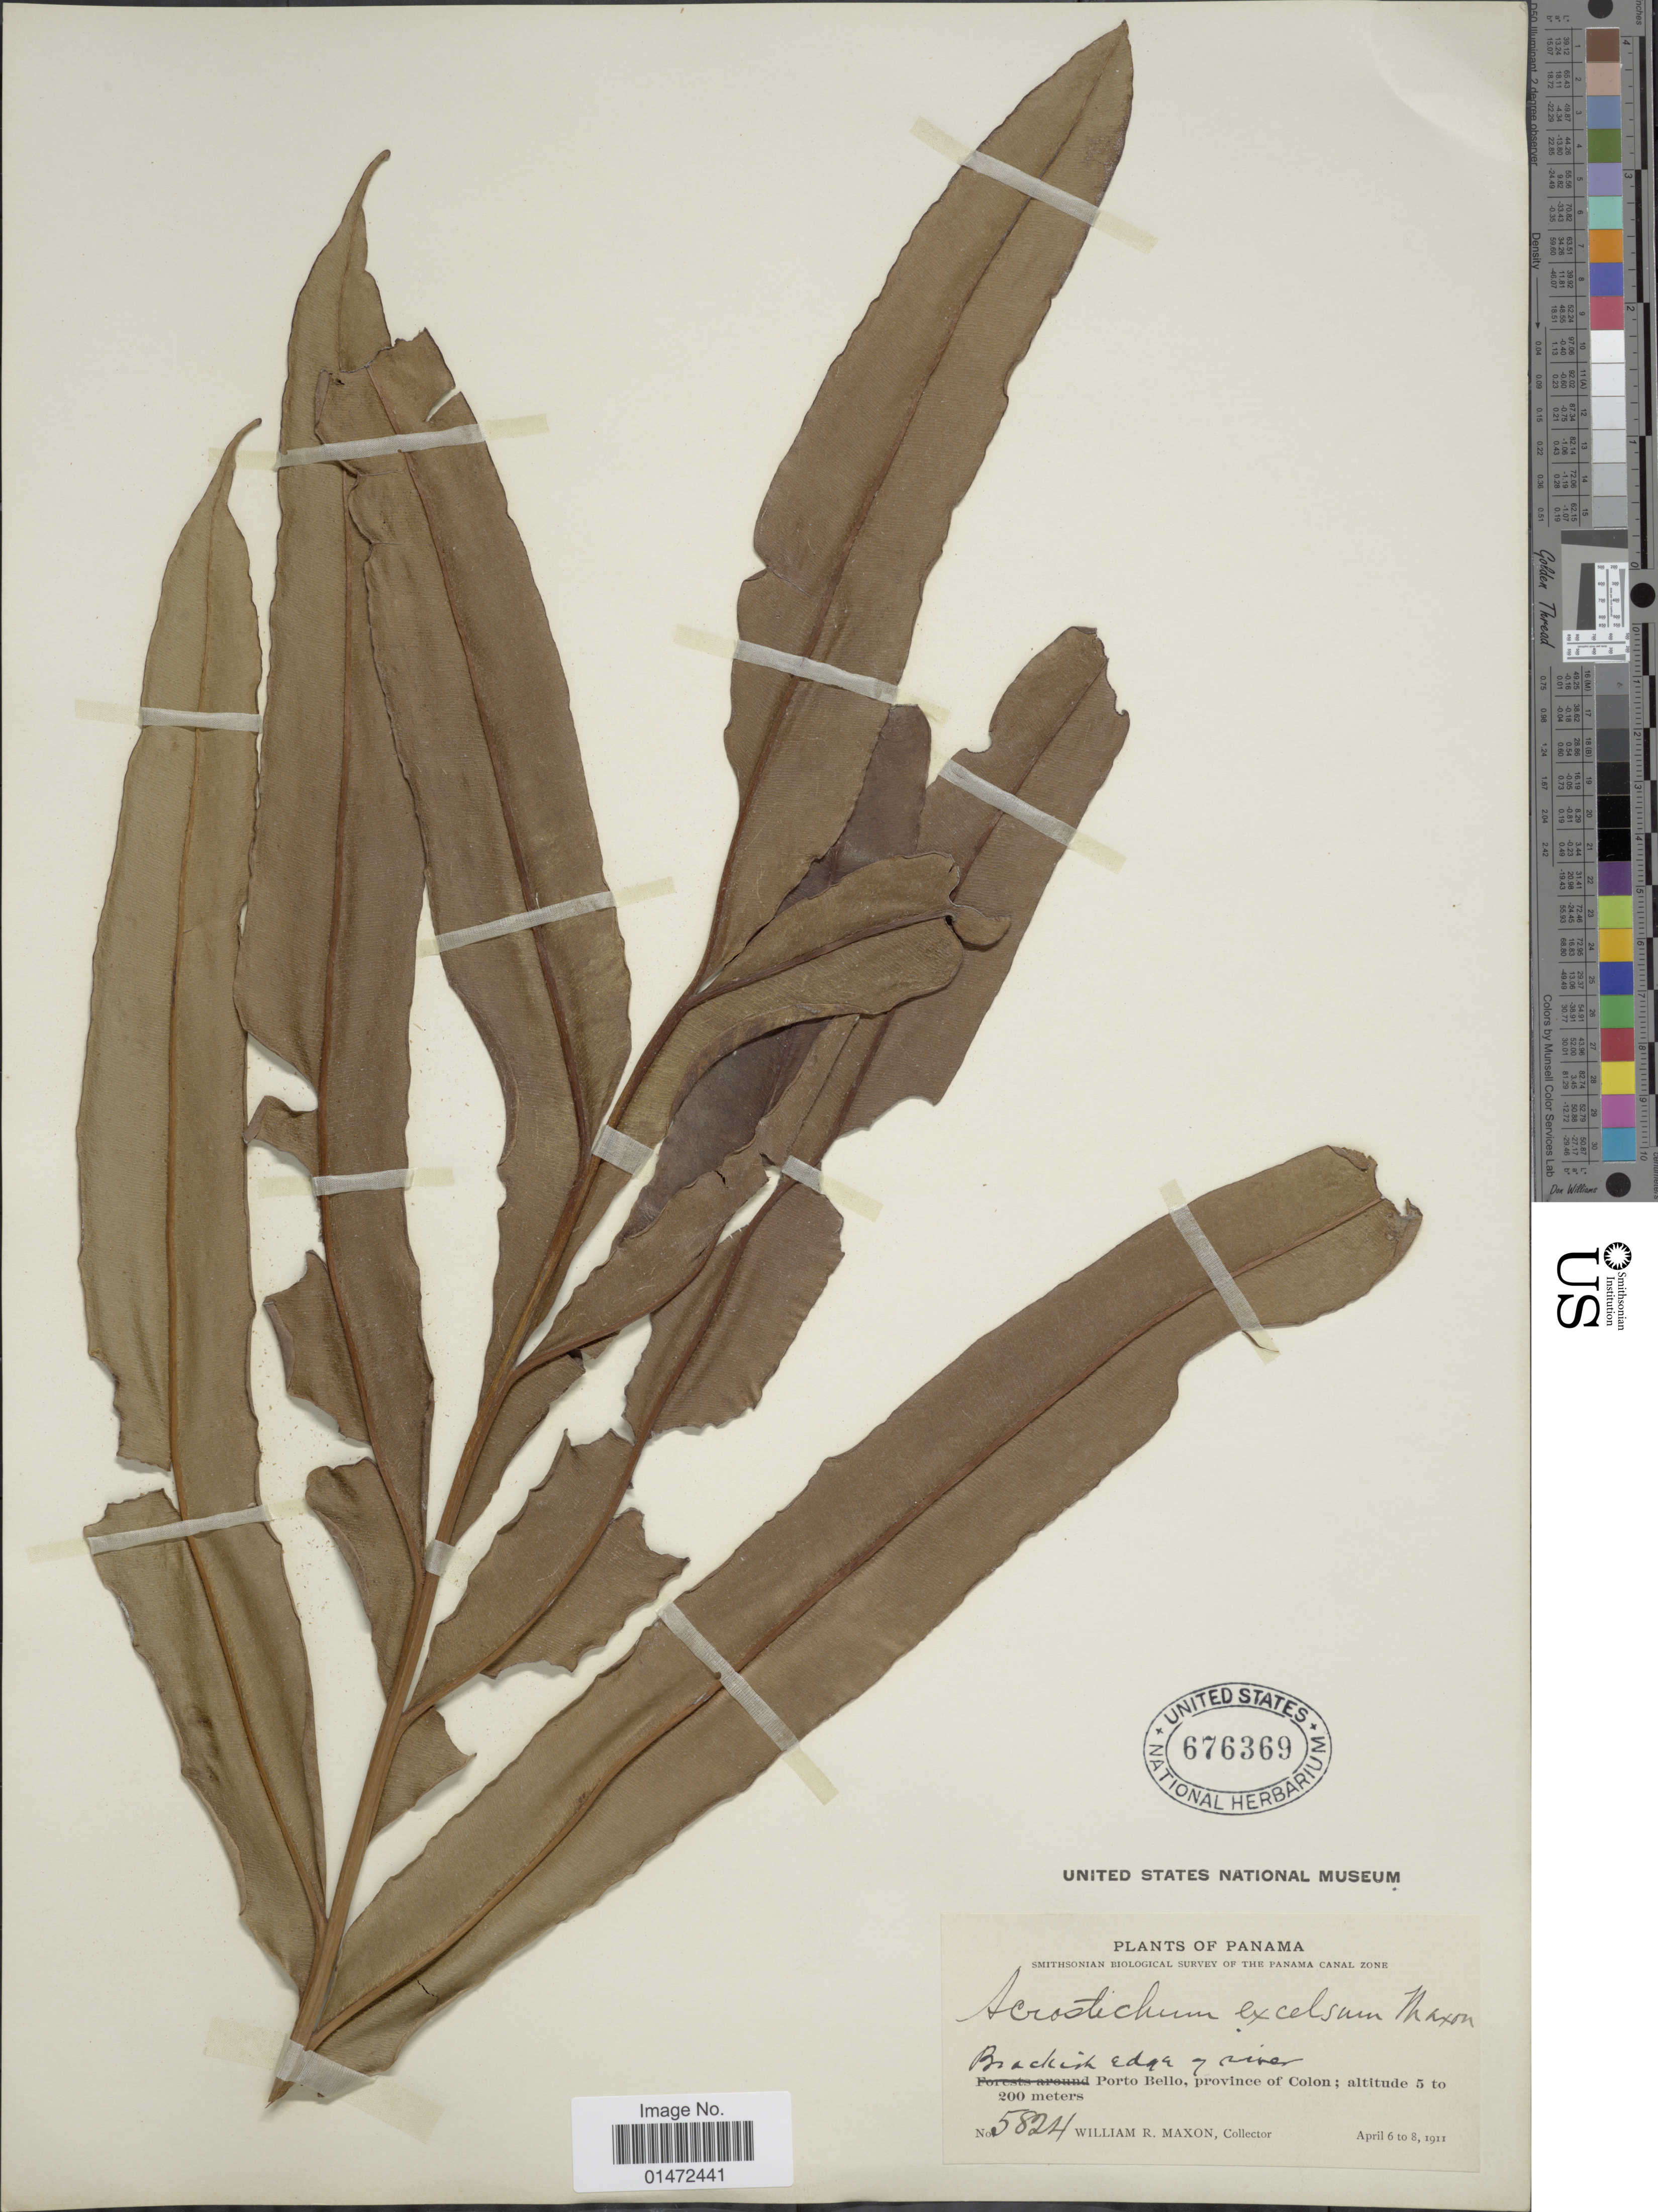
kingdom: Plantae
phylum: Tracheophyta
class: Polypodiopsida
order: Polypodiales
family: Pteridaceae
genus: Acrostichum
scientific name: Acrostichum danaeifolium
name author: Langsd. & Fisch.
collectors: W. R. Maxon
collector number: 5824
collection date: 1911-04-06/1911-04-08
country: Panama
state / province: Colón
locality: Brackish edge of river Porto Bello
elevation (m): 5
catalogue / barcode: US 676369